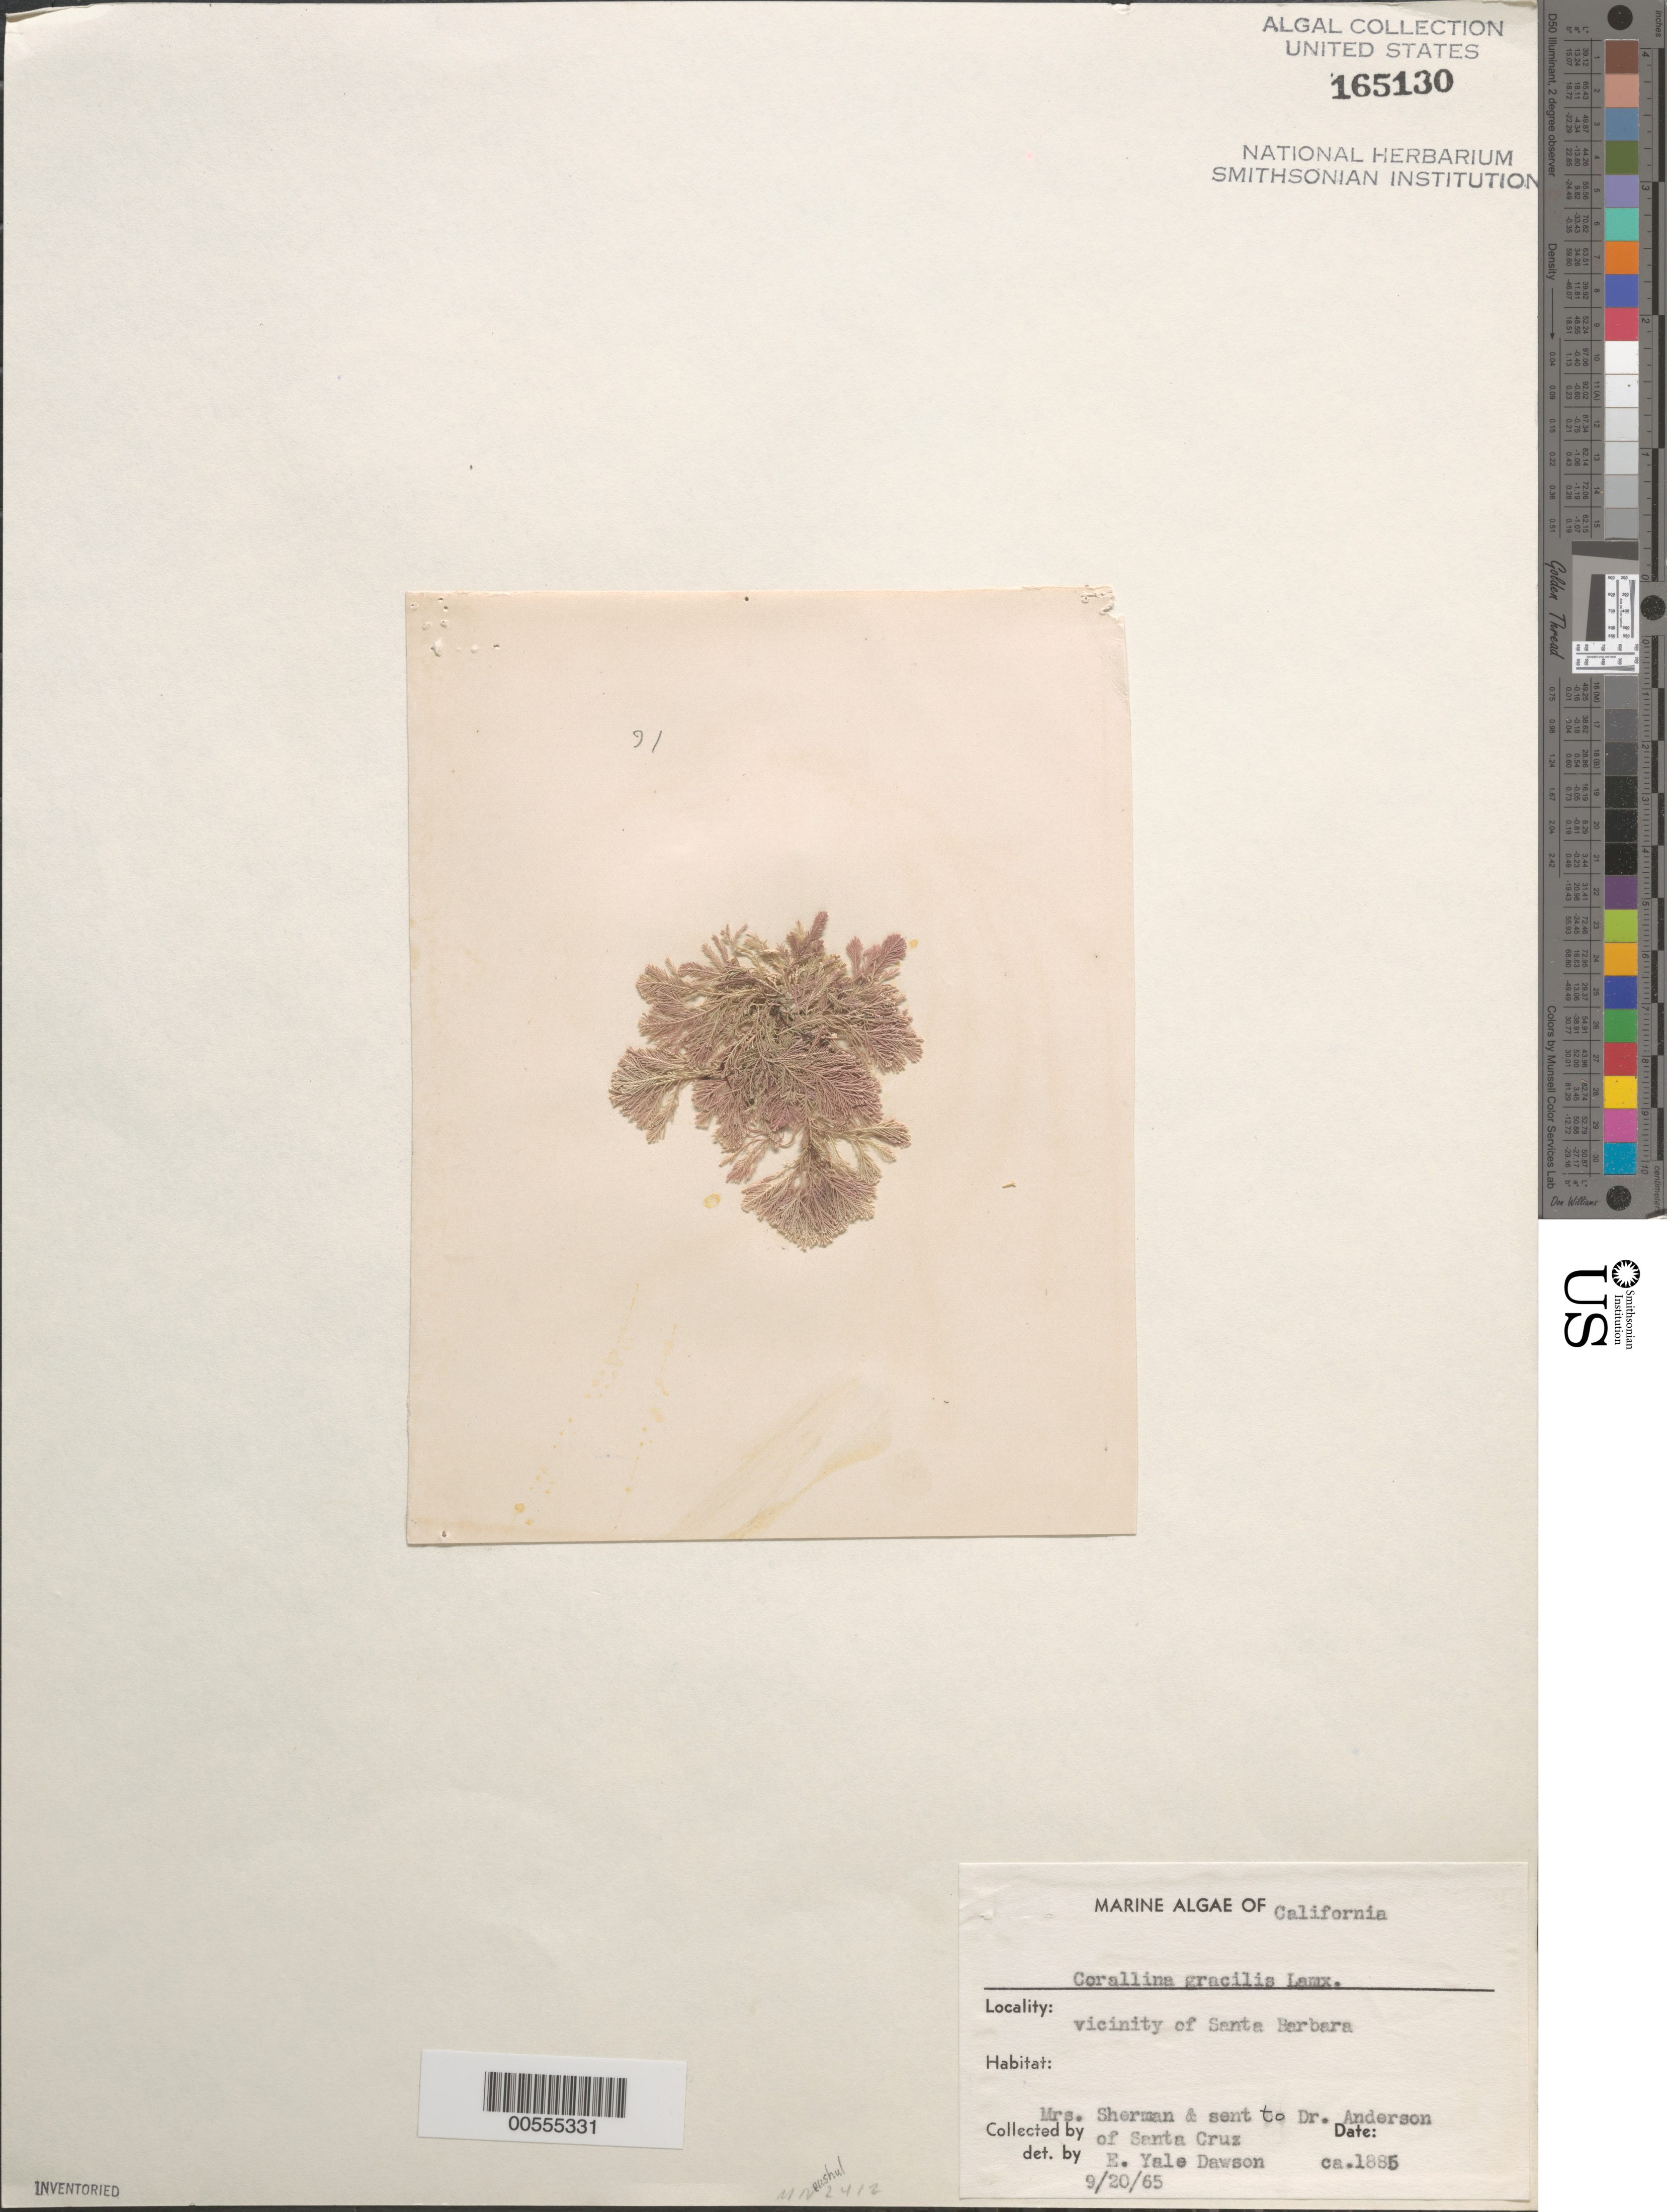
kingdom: Plantae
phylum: Rhodophyta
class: Florideophyceae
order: Corallinales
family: Corallinaceae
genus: Jania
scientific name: Jania rosea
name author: (Lam.) Decne.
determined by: Algae name updating Project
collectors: M. Sherman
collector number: Neushul 2412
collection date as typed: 1885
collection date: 1885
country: United States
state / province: California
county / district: Santa Barbara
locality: Santa Barbara area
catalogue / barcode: US 165130